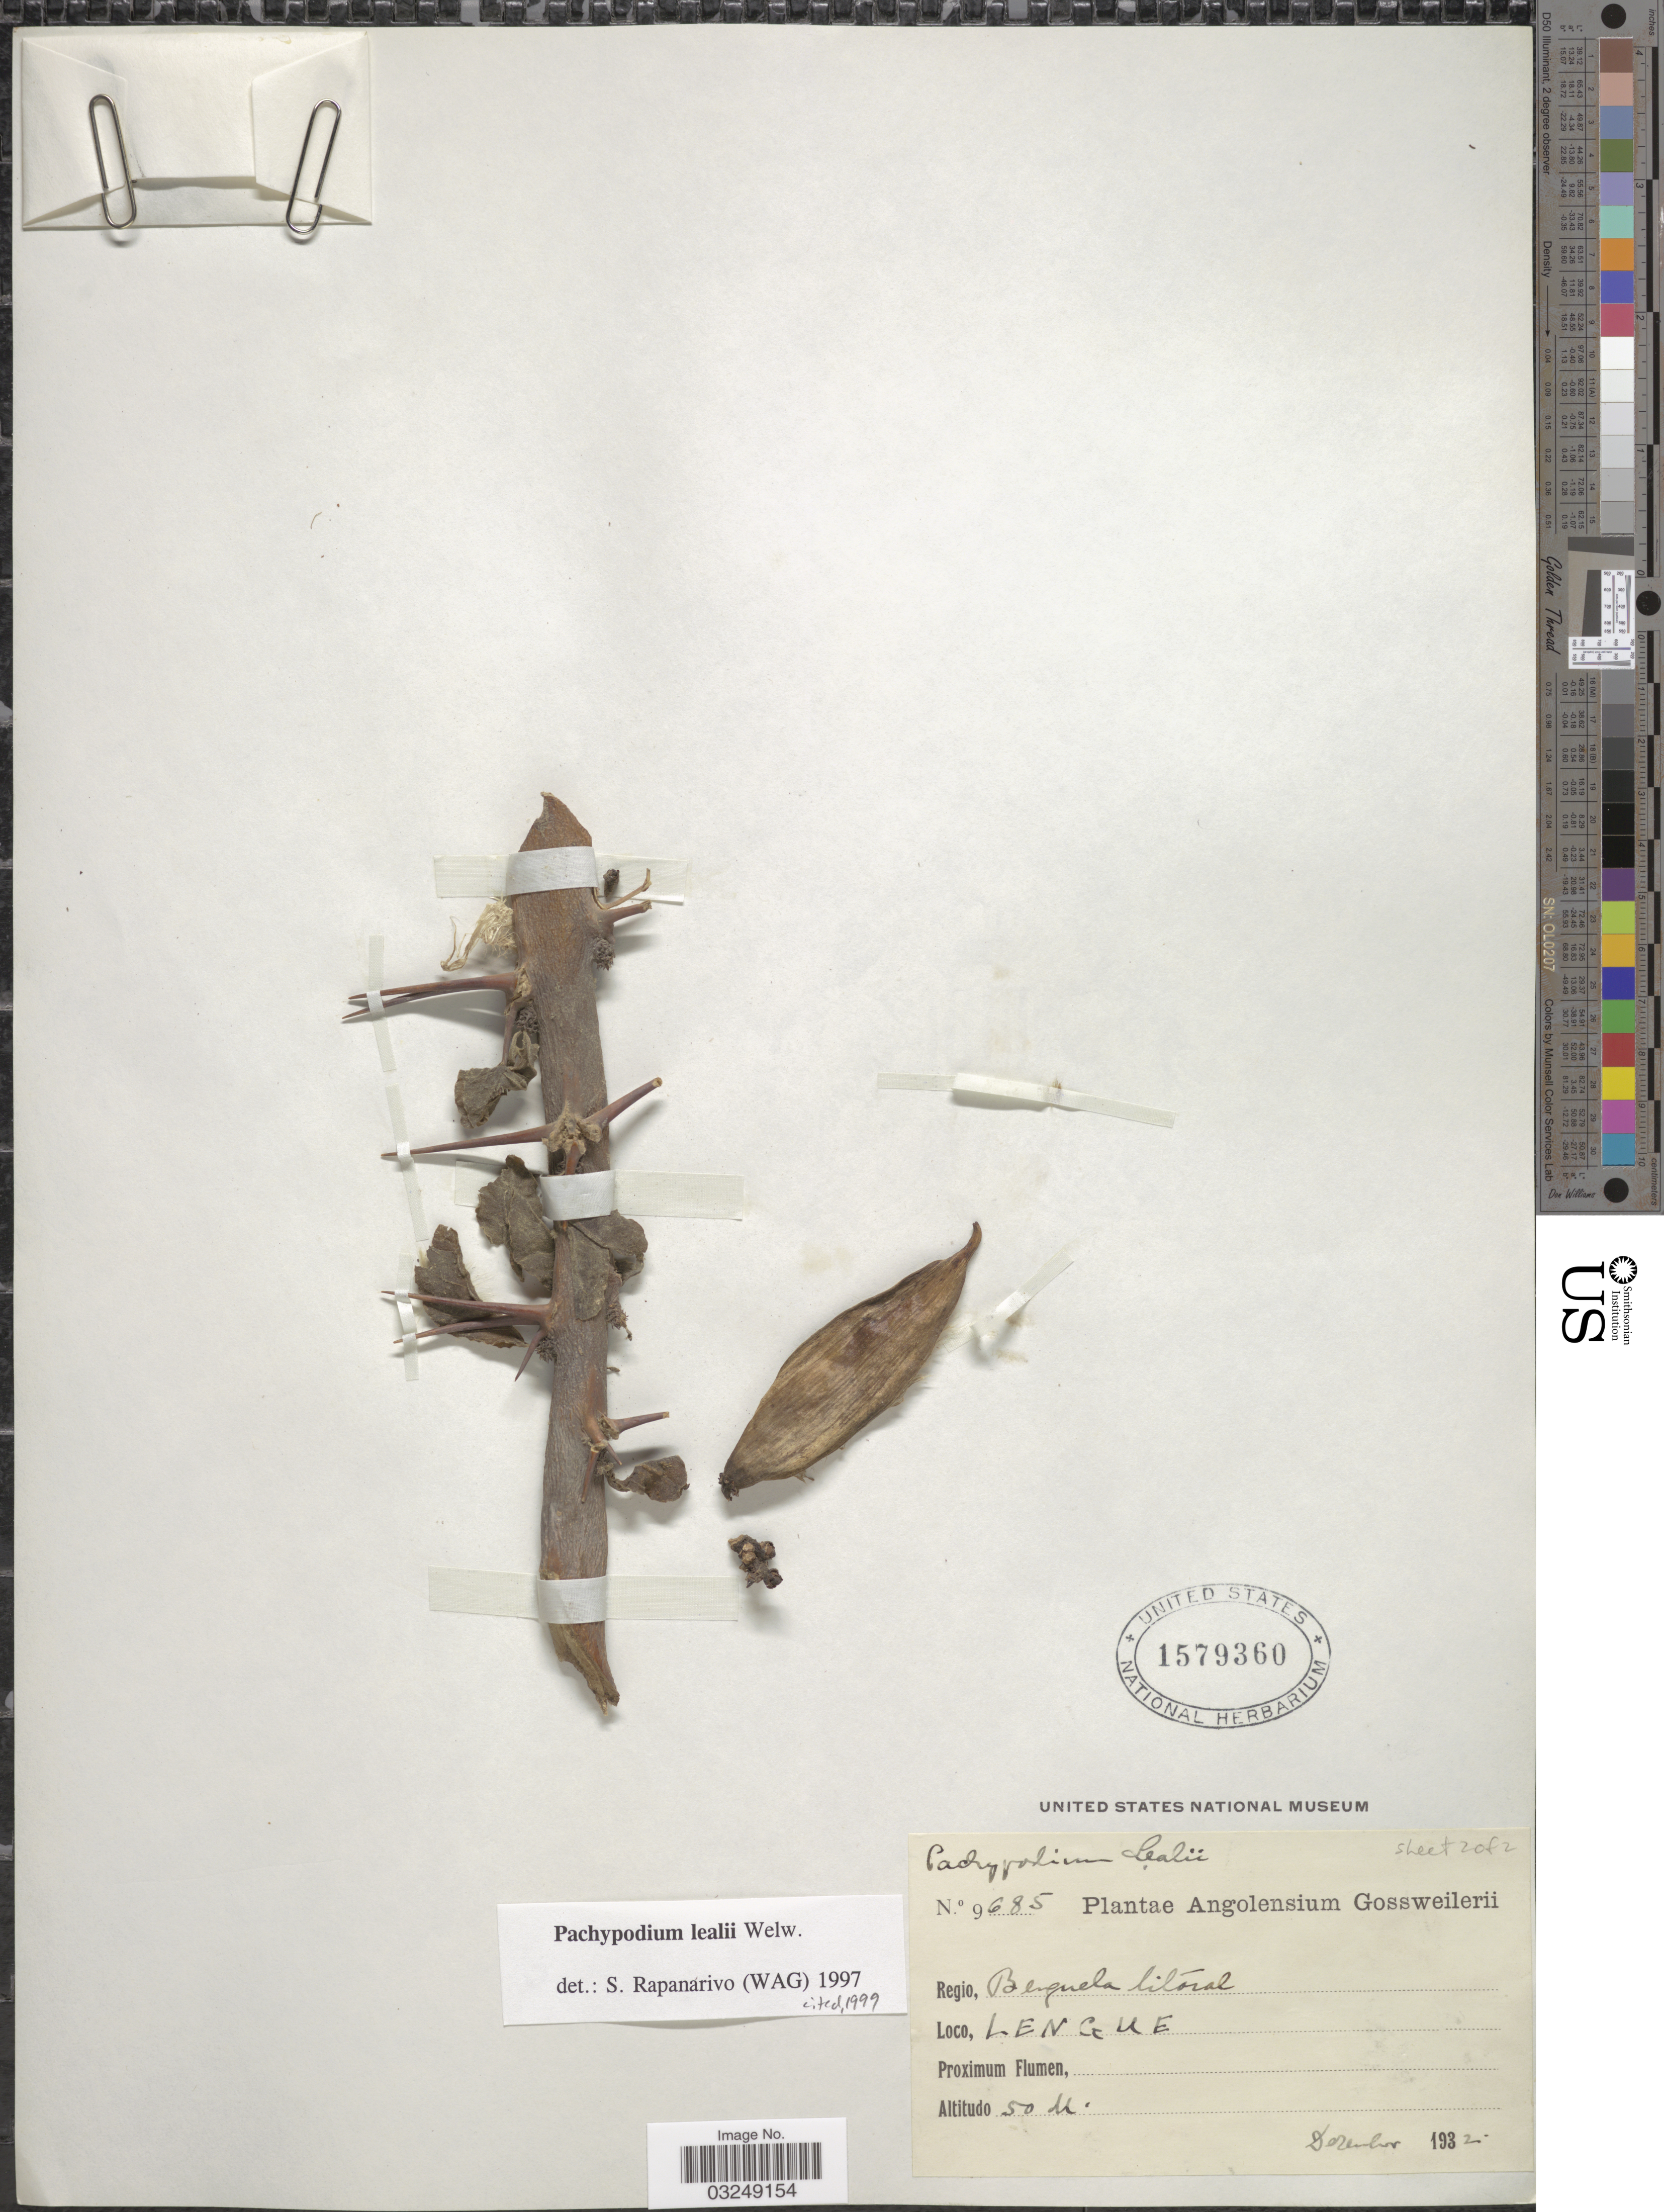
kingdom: Plantae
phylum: Tracheophyta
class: Magnoliopsida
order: Gentianales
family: Apocynaceae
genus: Pachypodium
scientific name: Pachypodium lealii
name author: Welw.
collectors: -. Gossweiler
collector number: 9685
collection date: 1932-12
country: Angola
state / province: Benguela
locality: Regio, Benguela litoral. Lengue.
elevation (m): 50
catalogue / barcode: US 1579360